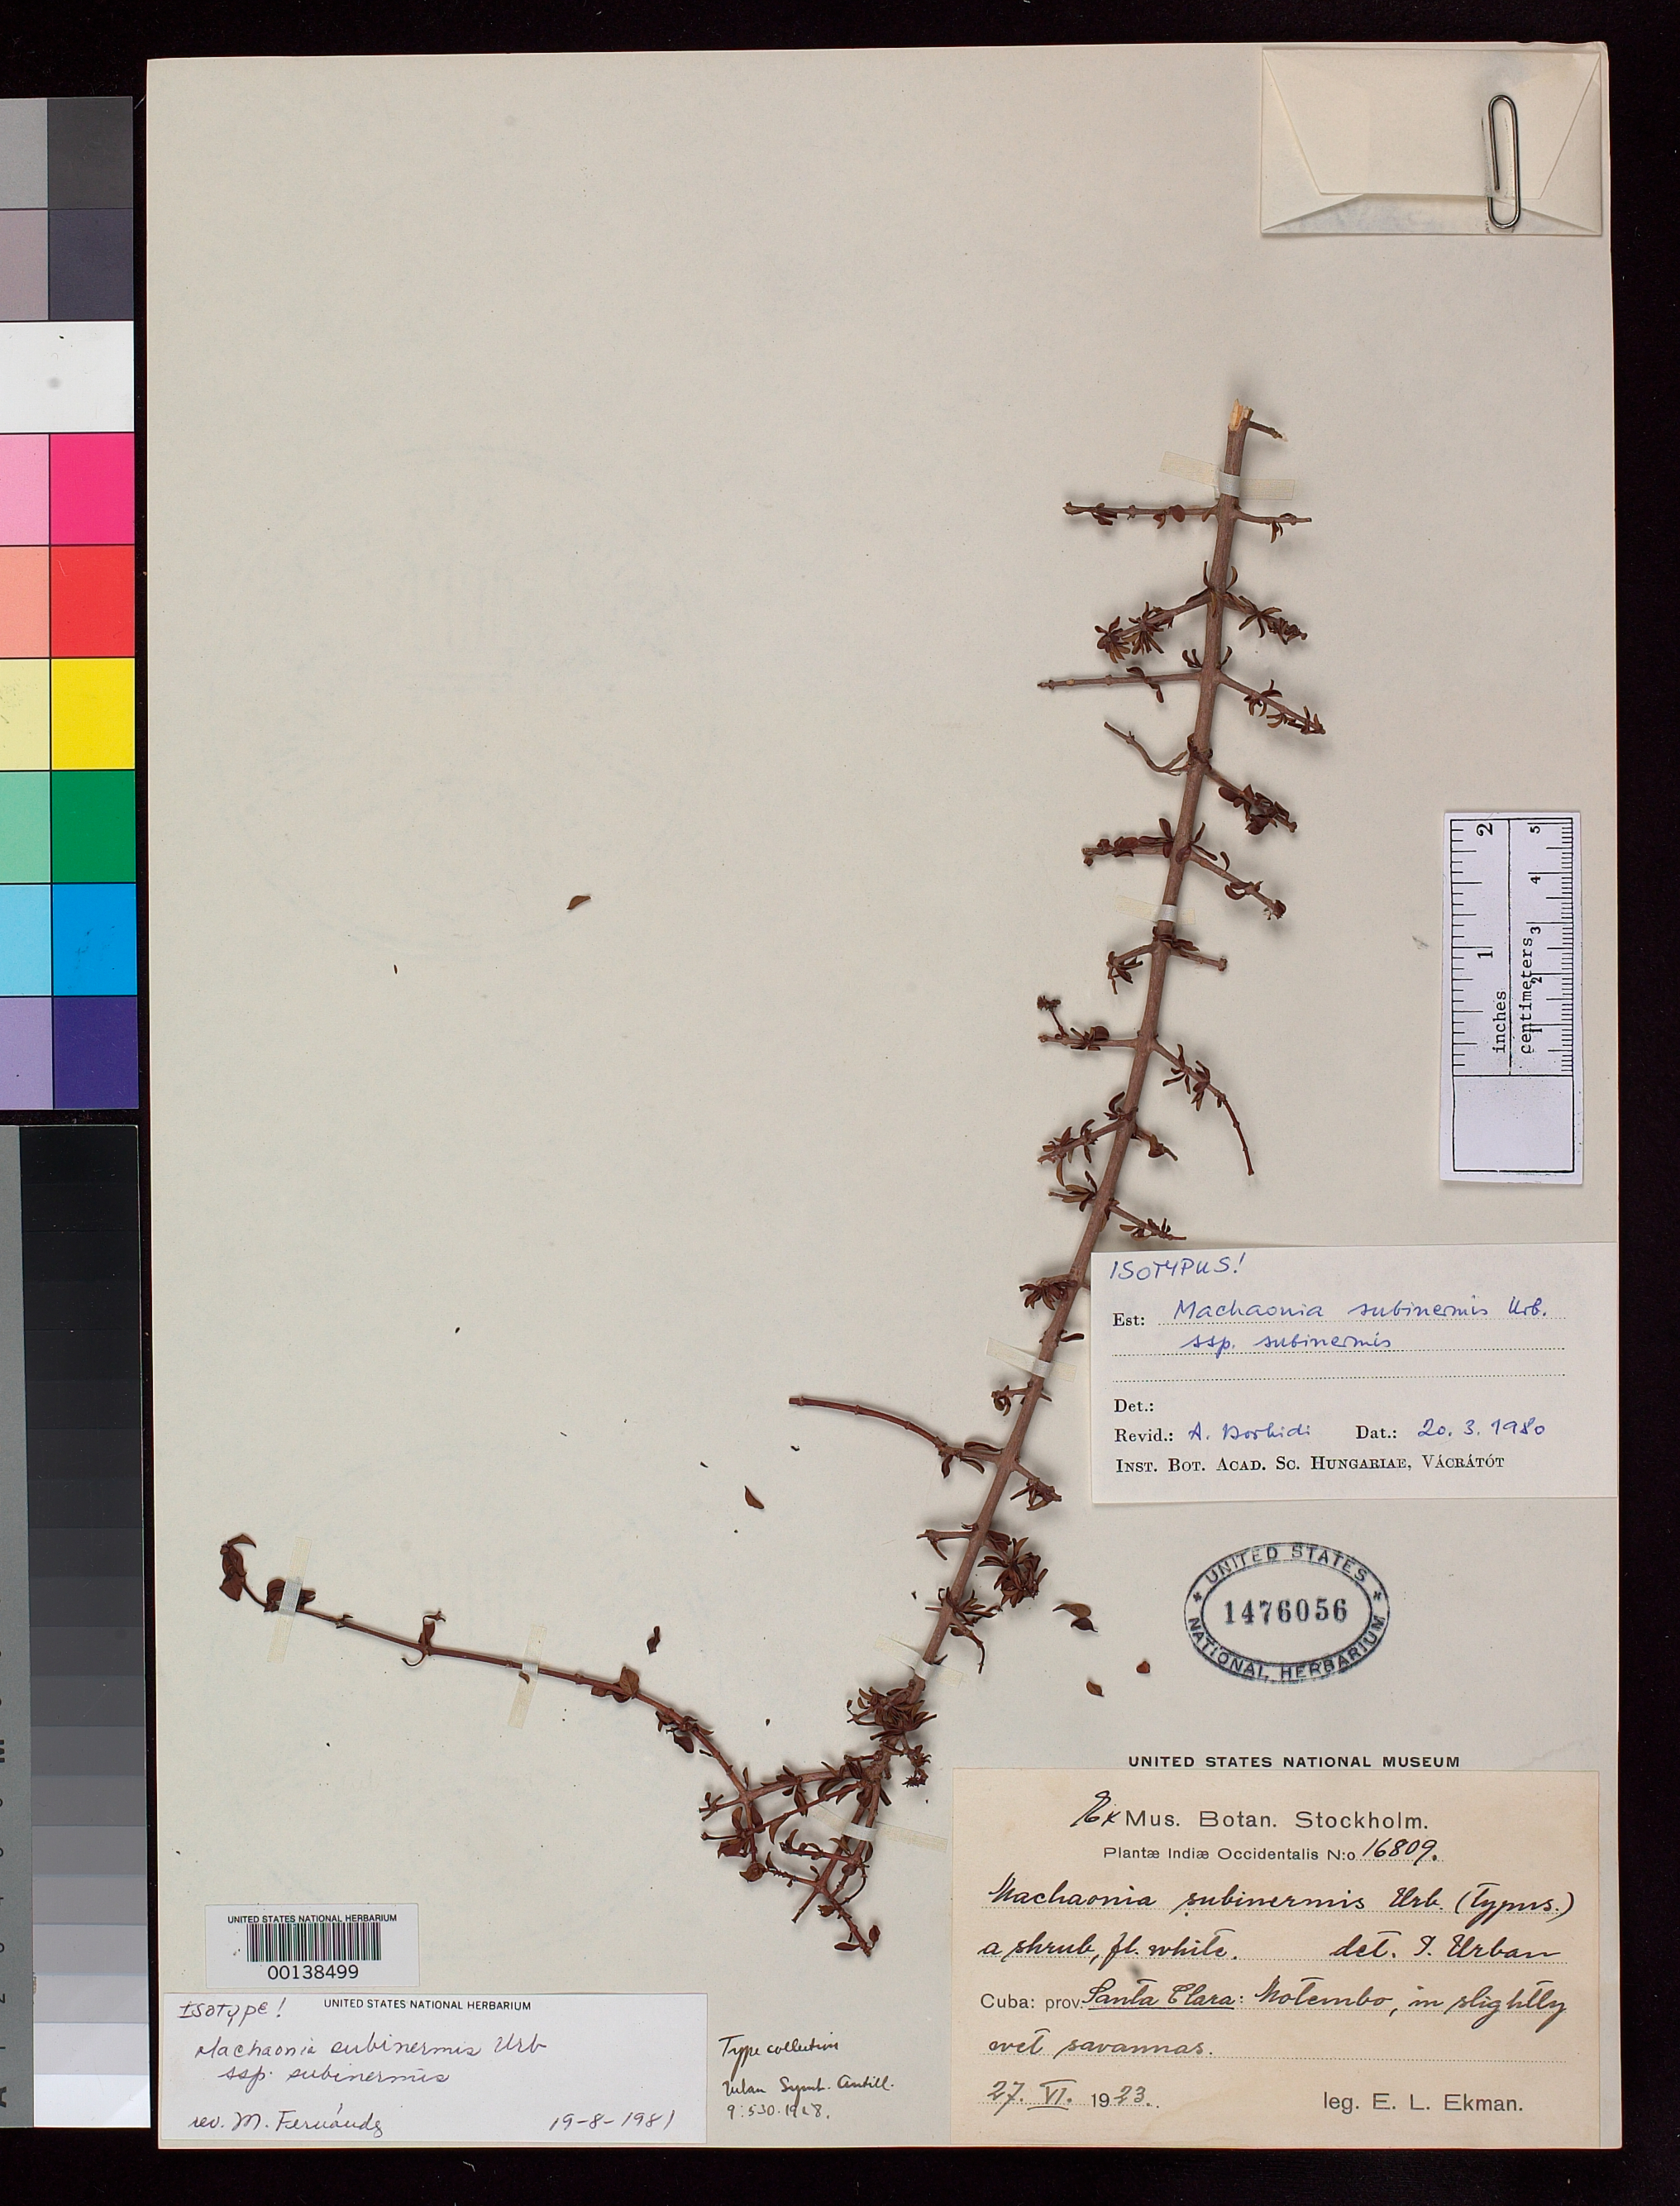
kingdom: Plantae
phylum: Tracheophyta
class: Magnoliopsida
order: Gentianales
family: Rubiaceae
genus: Machaonia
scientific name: Machaonia subinermis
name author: Urb.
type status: Isotype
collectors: E. L. Ekman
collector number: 16809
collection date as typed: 27 Jun 1923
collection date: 1923-06-27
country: Cuba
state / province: Las Villas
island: Greater Antilles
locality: Prope Motembo.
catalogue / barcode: US 1476056